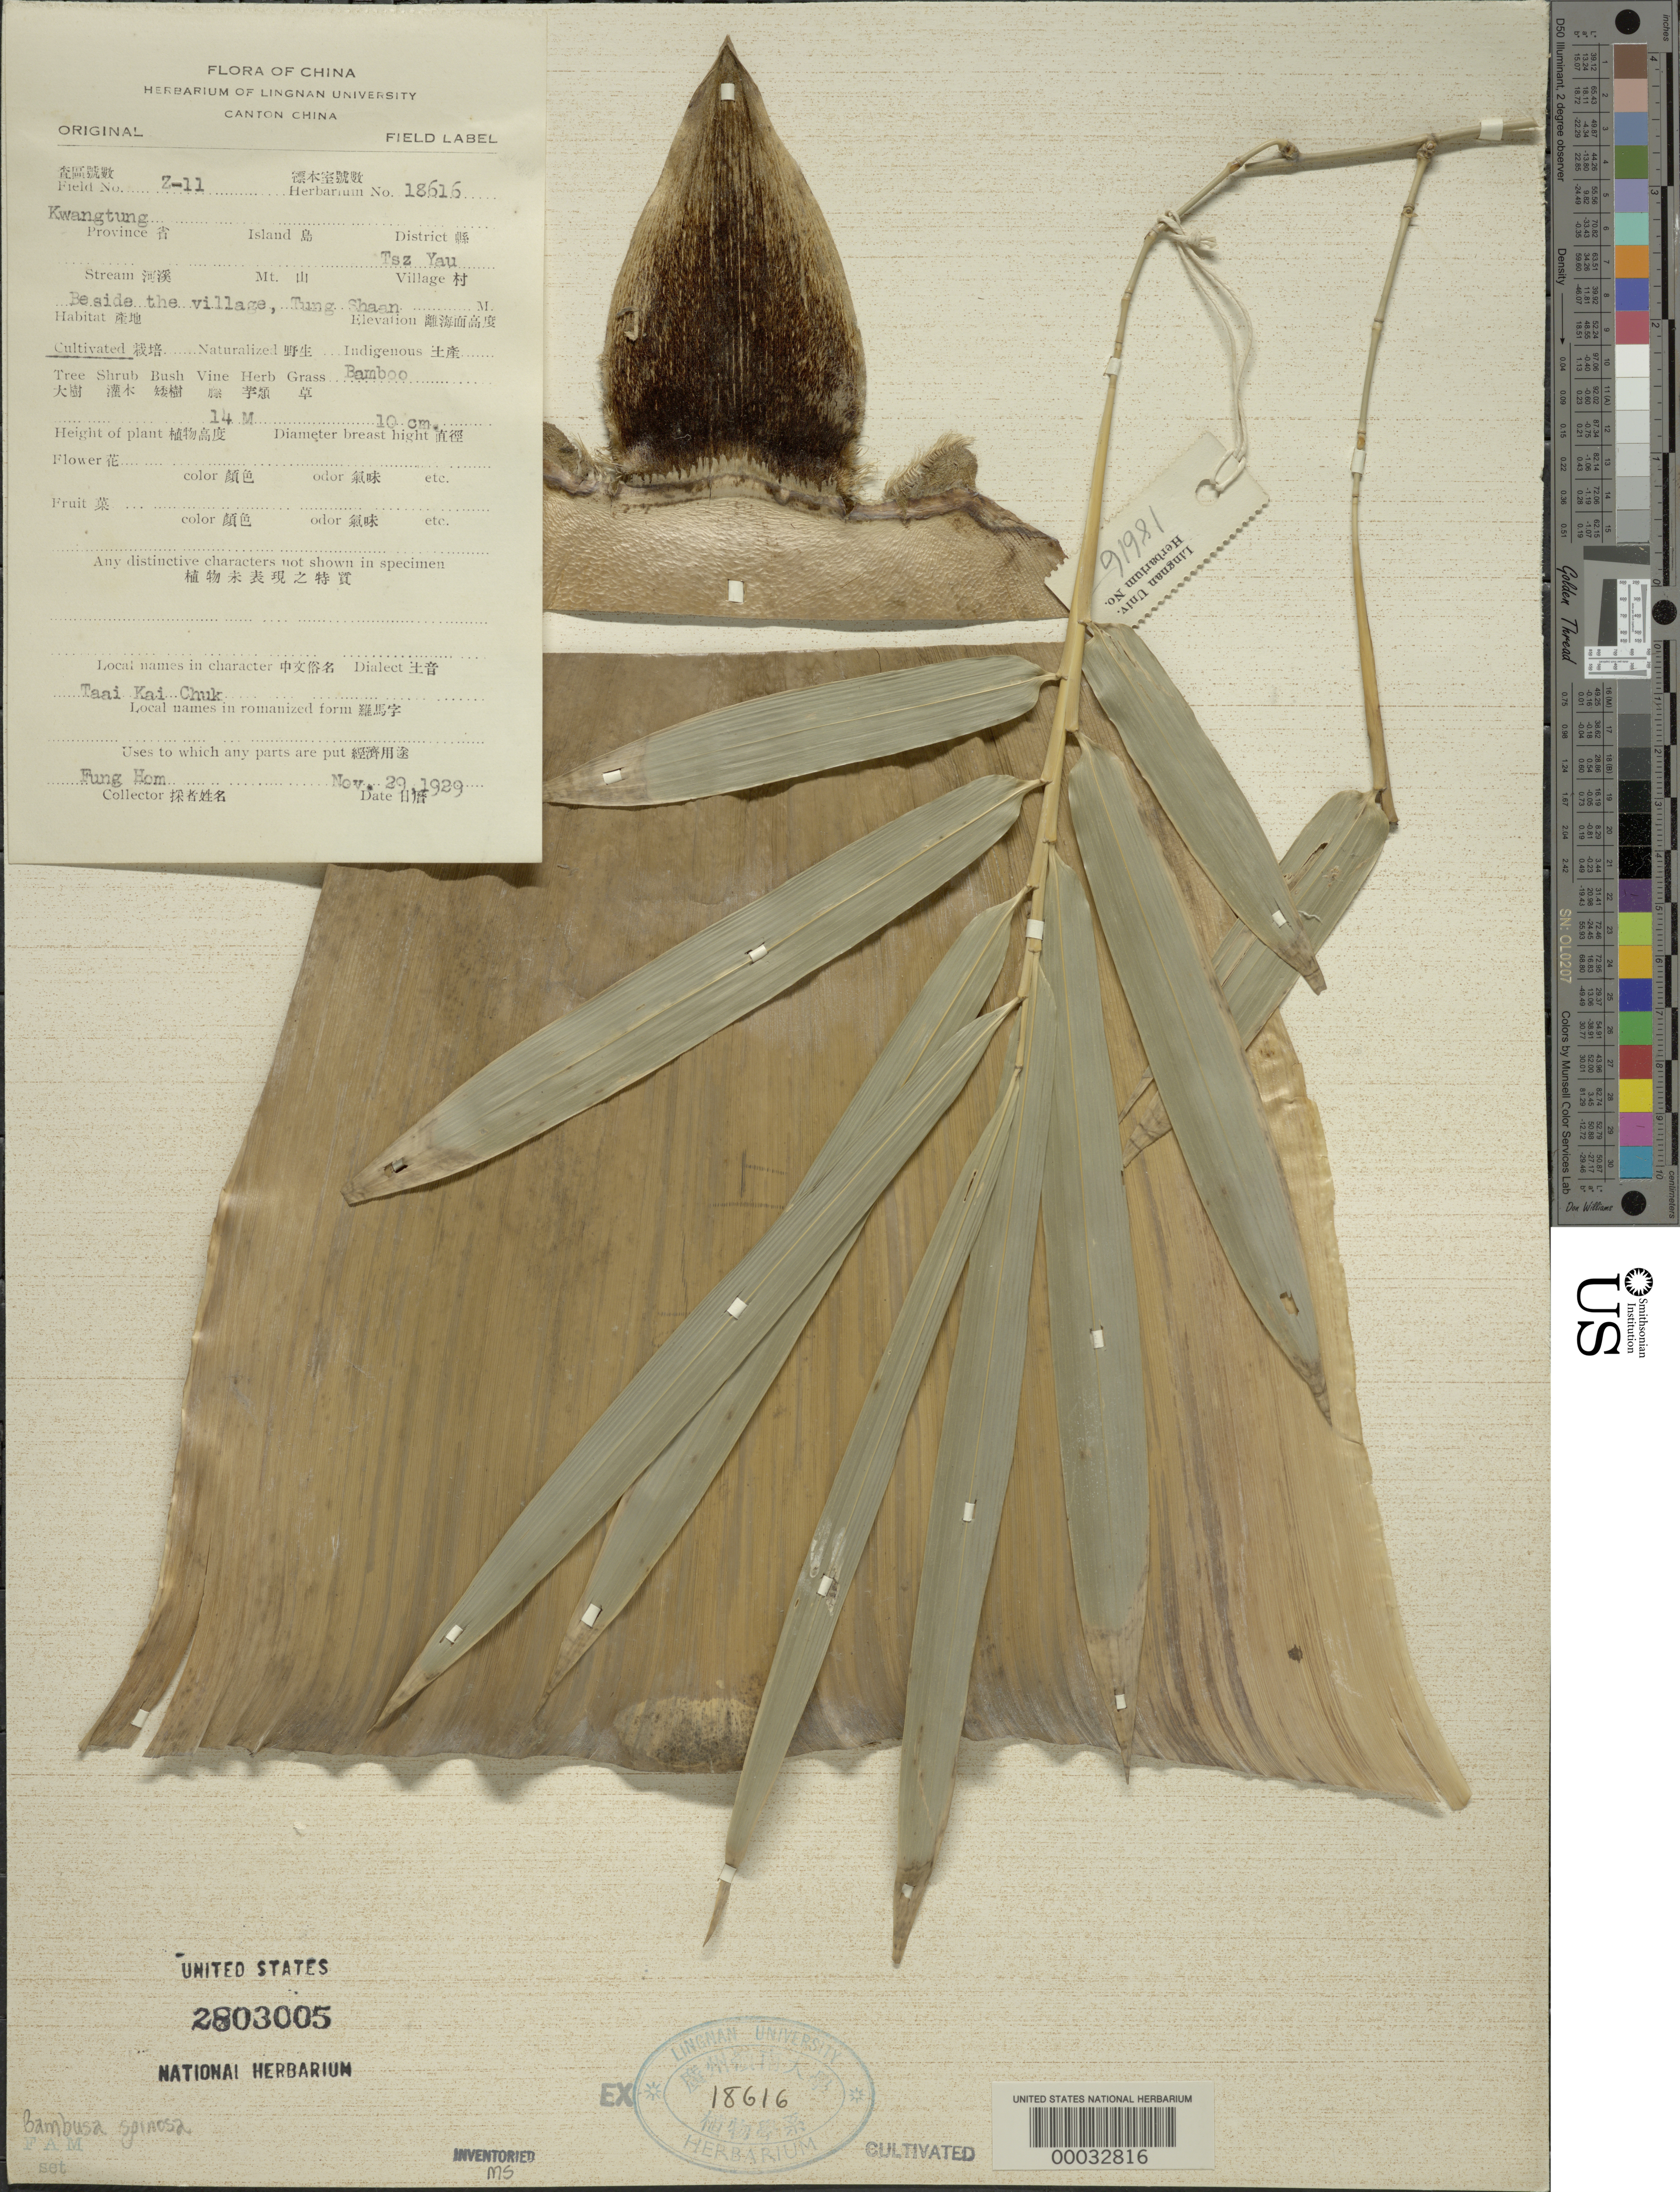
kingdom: Plantae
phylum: Tracheophyta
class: Liliopsida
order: Poales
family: Poaceae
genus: Bambusa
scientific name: Bambusa spinosa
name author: Roxb.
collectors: H. L. Fung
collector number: Z-11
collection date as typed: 29 Nov 1929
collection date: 1929-11-29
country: China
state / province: Guangdong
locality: Beside the village Tsz yau, Tung Shaan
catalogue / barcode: US 2803005